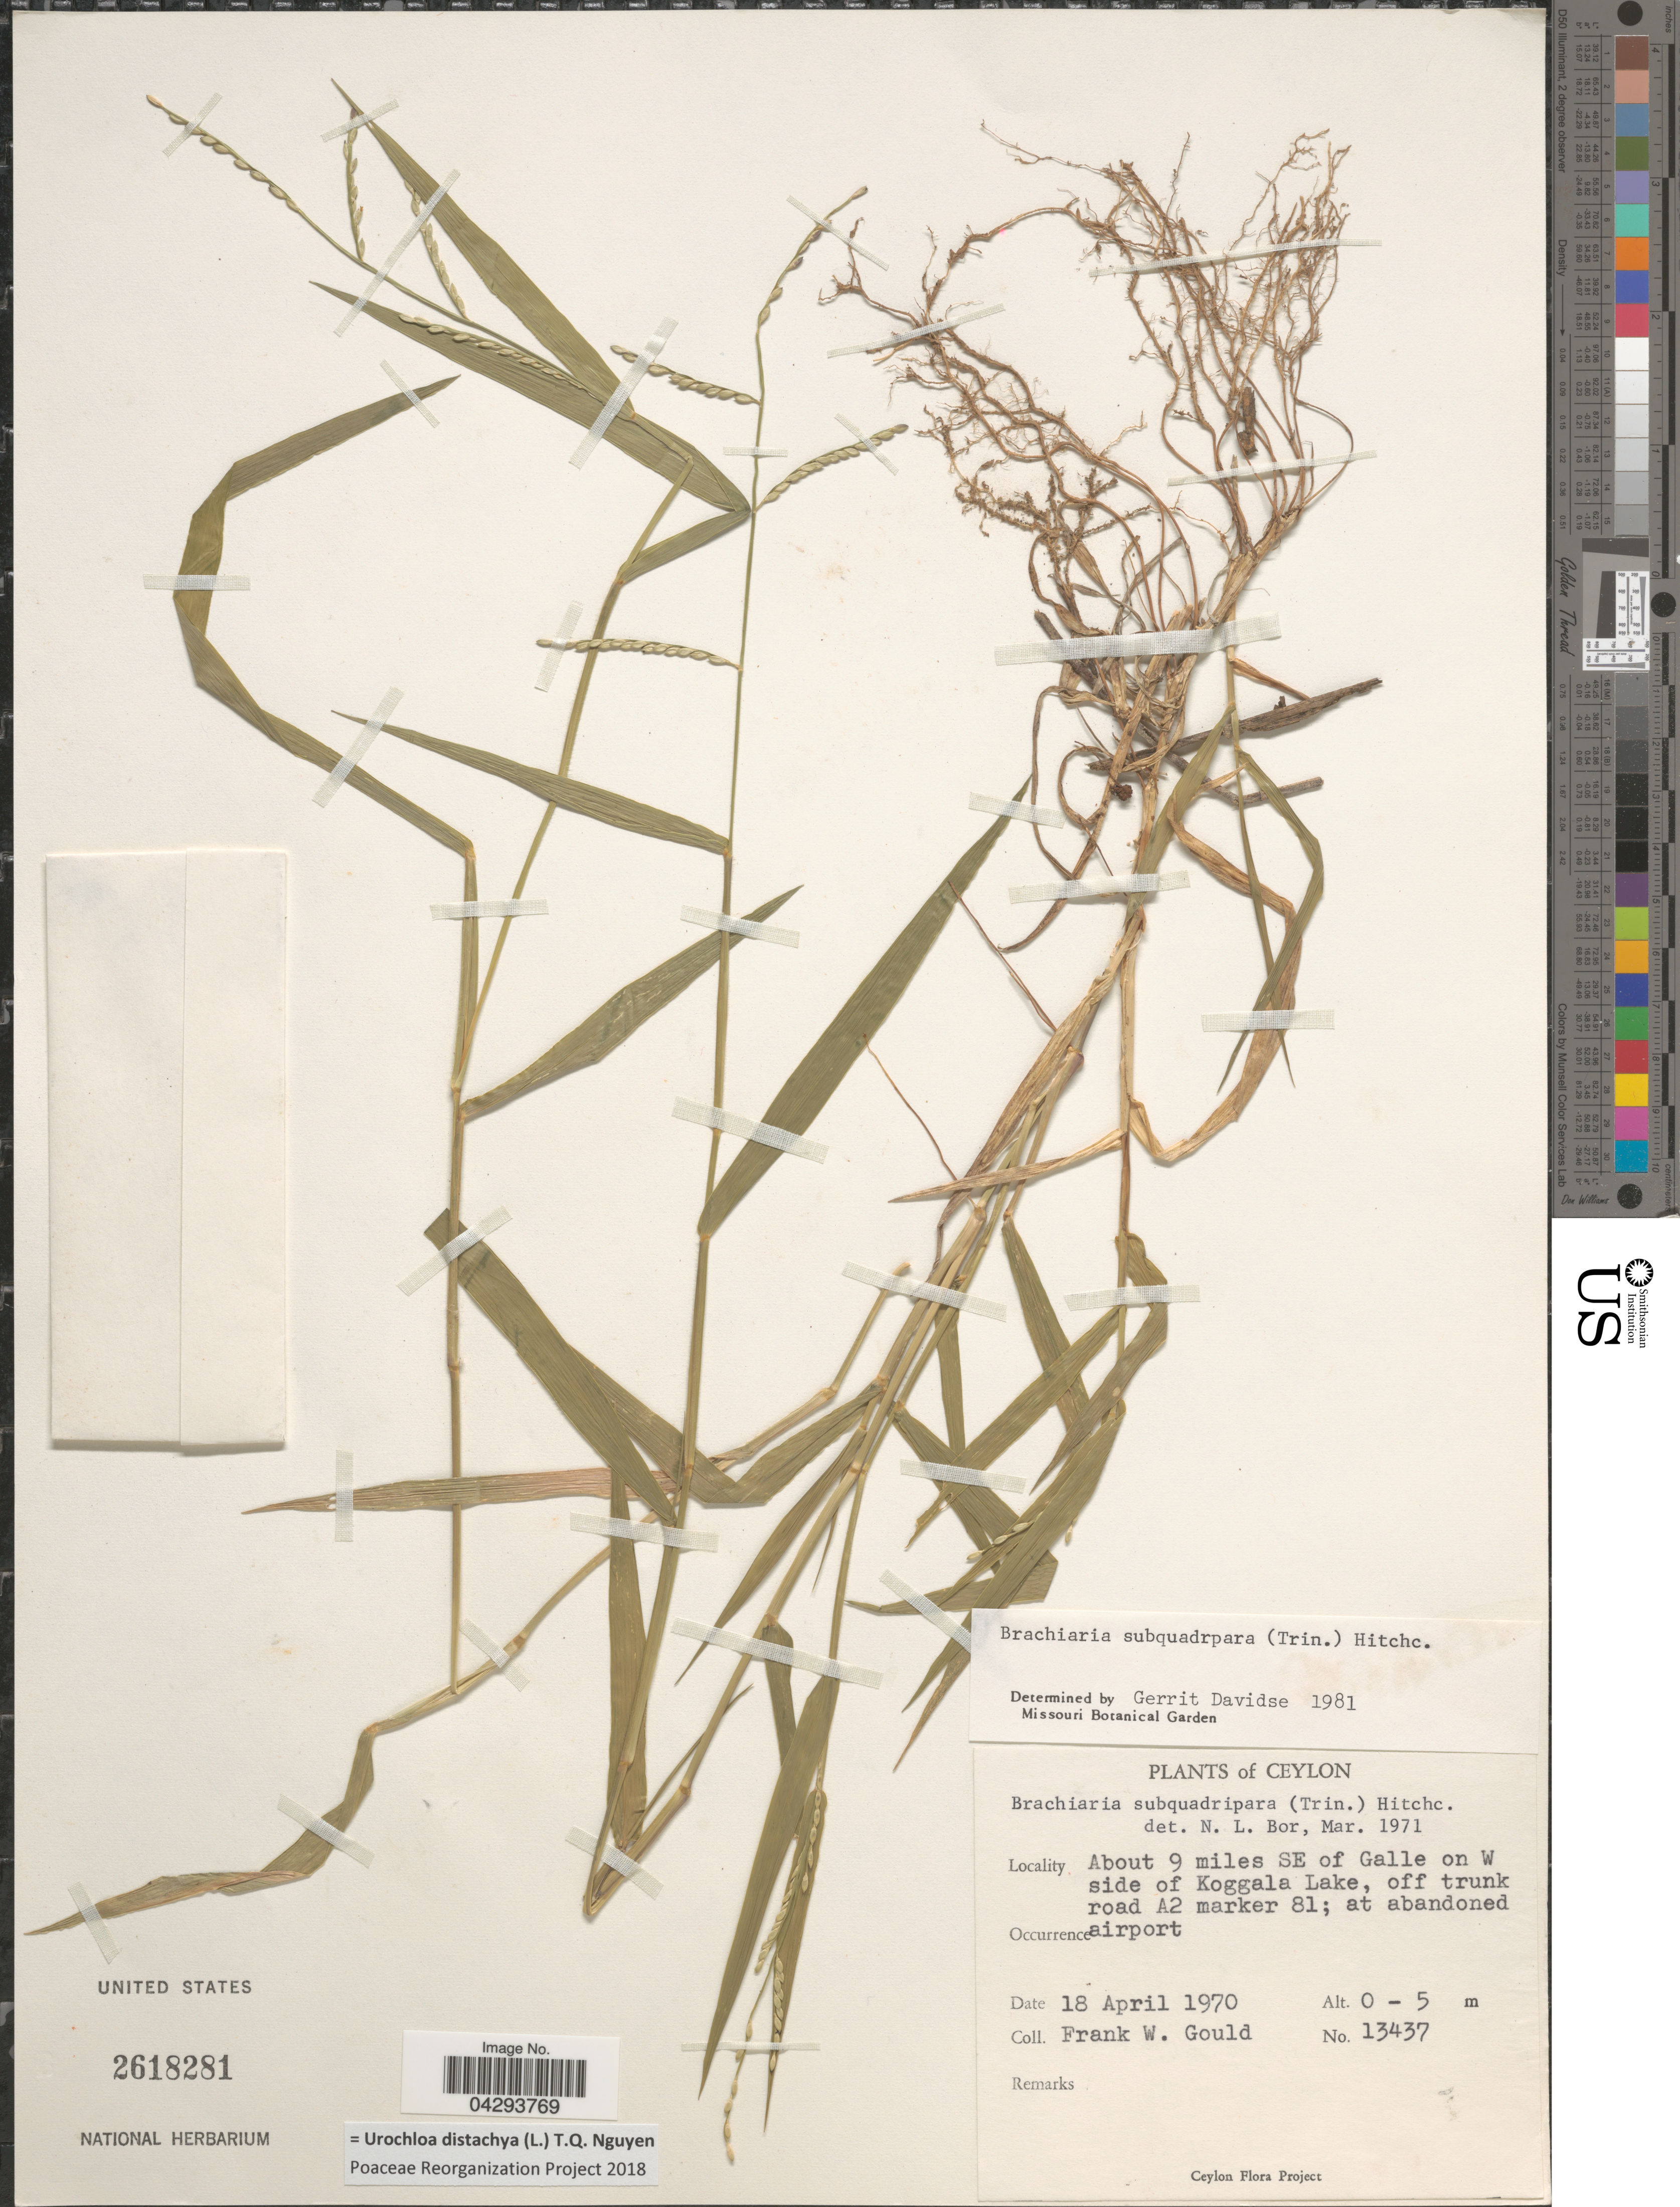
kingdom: Plantae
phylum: Tracheophyta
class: Liliopsida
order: Poales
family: Poaceae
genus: Urochloa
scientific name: Urochloa distachya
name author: (L.) T.Q. Nguyen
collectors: F. W. Gould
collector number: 13437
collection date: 1970-04-18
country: Sri Lanka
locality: Ceylon. About 9 miles SE of Galle on W side of Koggala Lake, off trunk road A2 marker 81, at abandoned airport.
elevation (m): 0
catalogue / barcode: US 2618281